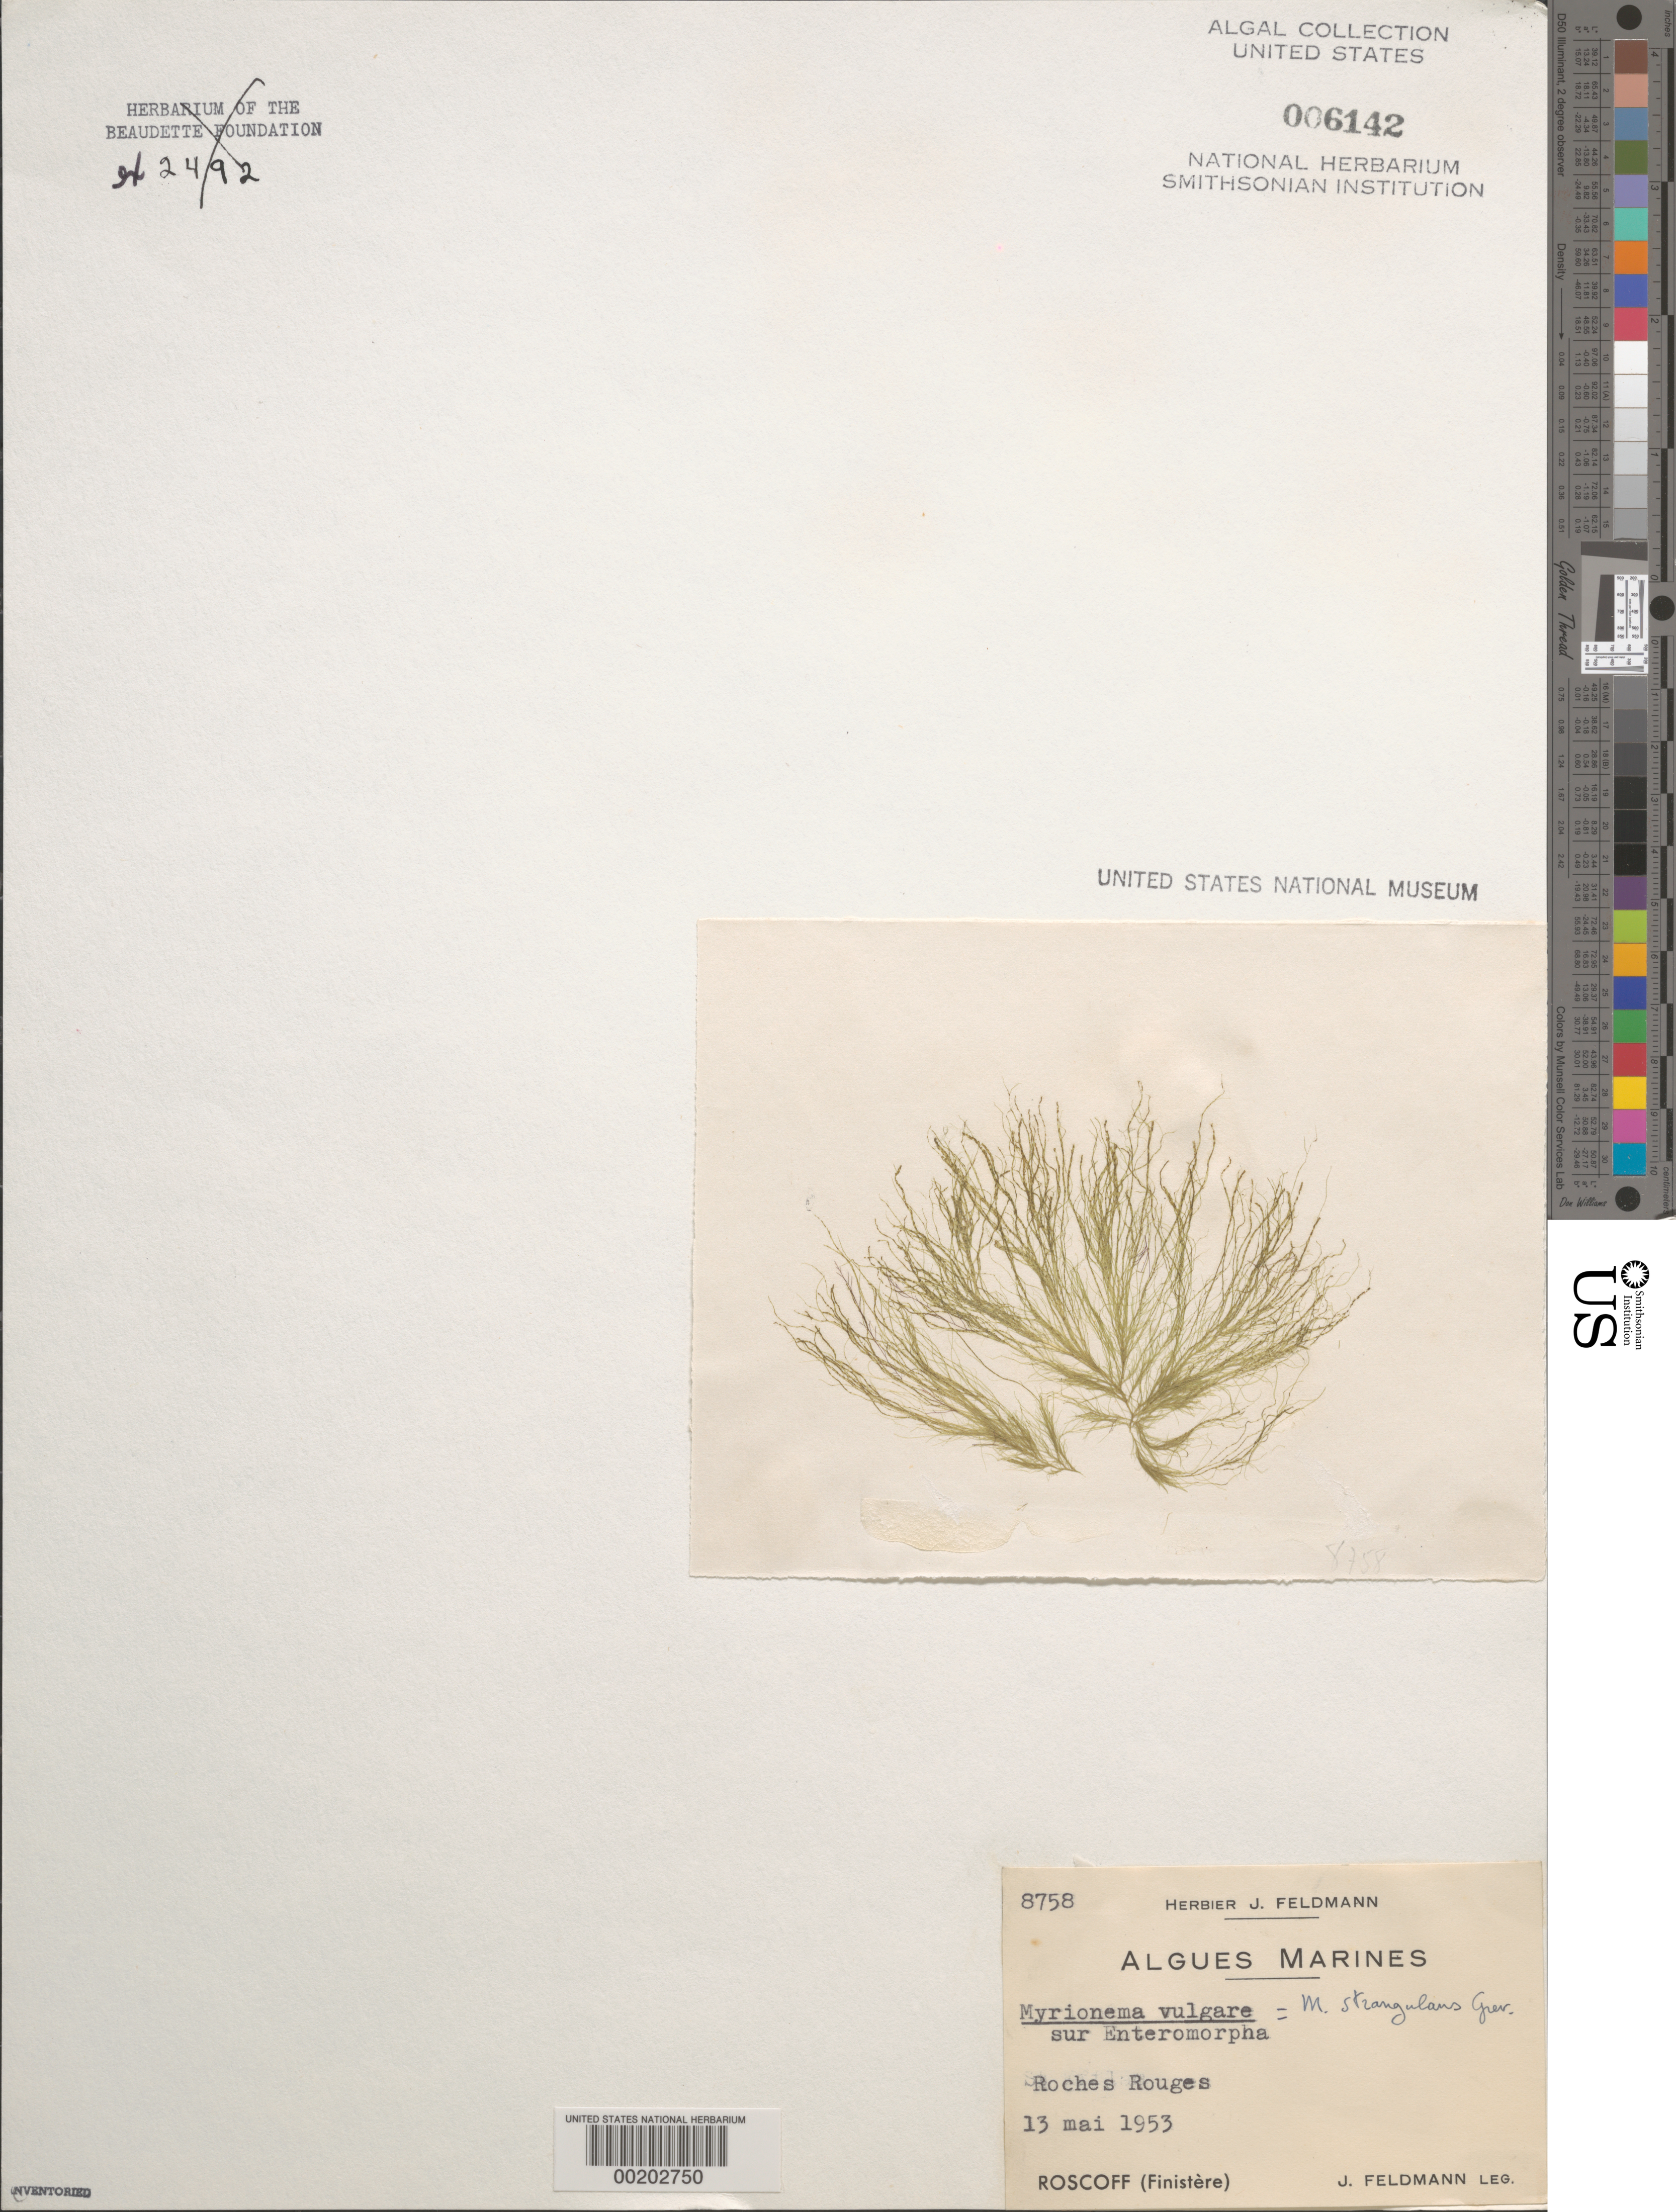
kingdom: Chromista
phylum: Ochrophyta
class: Phaeophyceae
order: Ectocarpales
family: Chordariaceae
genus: Myrionema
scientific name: Myrionema strangulans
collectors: J. Feldmann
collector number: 8758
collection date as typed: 13 May 1953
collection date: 1953-05-13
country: France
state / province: Bretagne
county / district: Finistère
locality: Roscoff, roches rouges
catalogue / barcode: US 6142